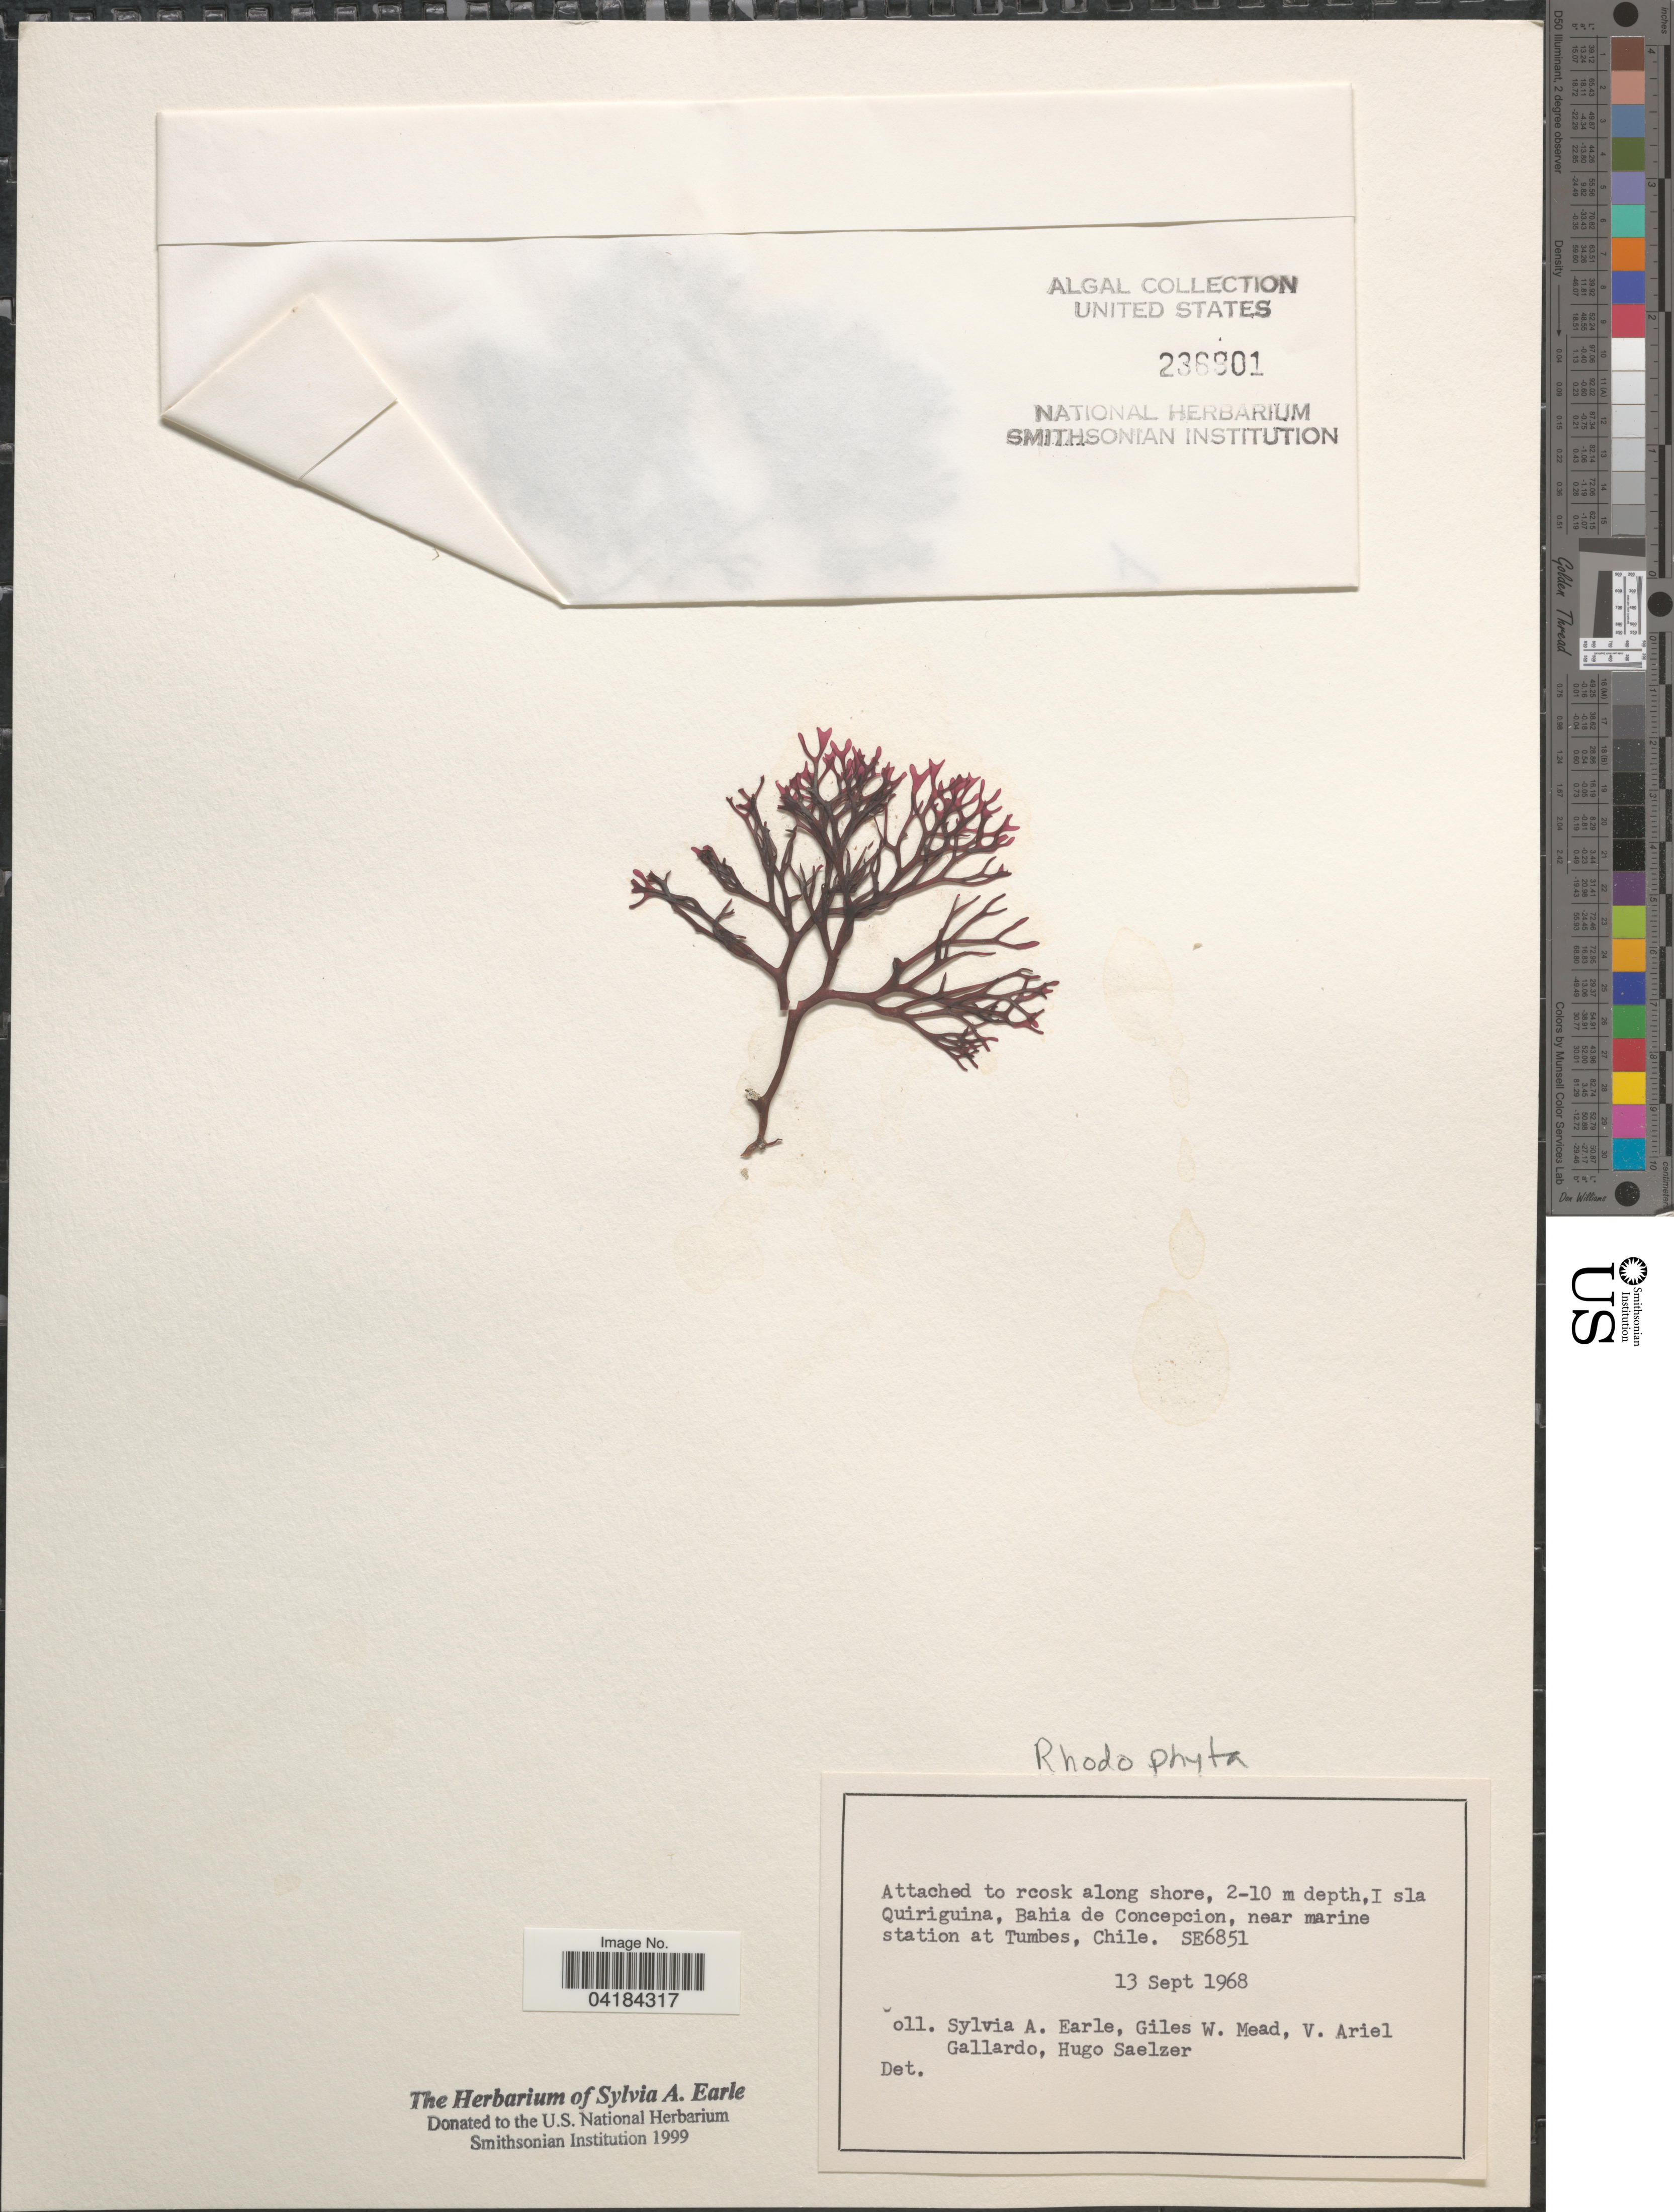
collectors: S. A. Earle, G. W. Mead, V. Gallardo & H. Saelzer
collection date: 1968-09-13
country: Chile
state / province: Bio-Bío (VIII)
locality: Isla Quiriguina [ = Quiriquina], Bahia de Concepcion, near marine station at Tumbes. SE6851.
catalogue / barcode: US 236901